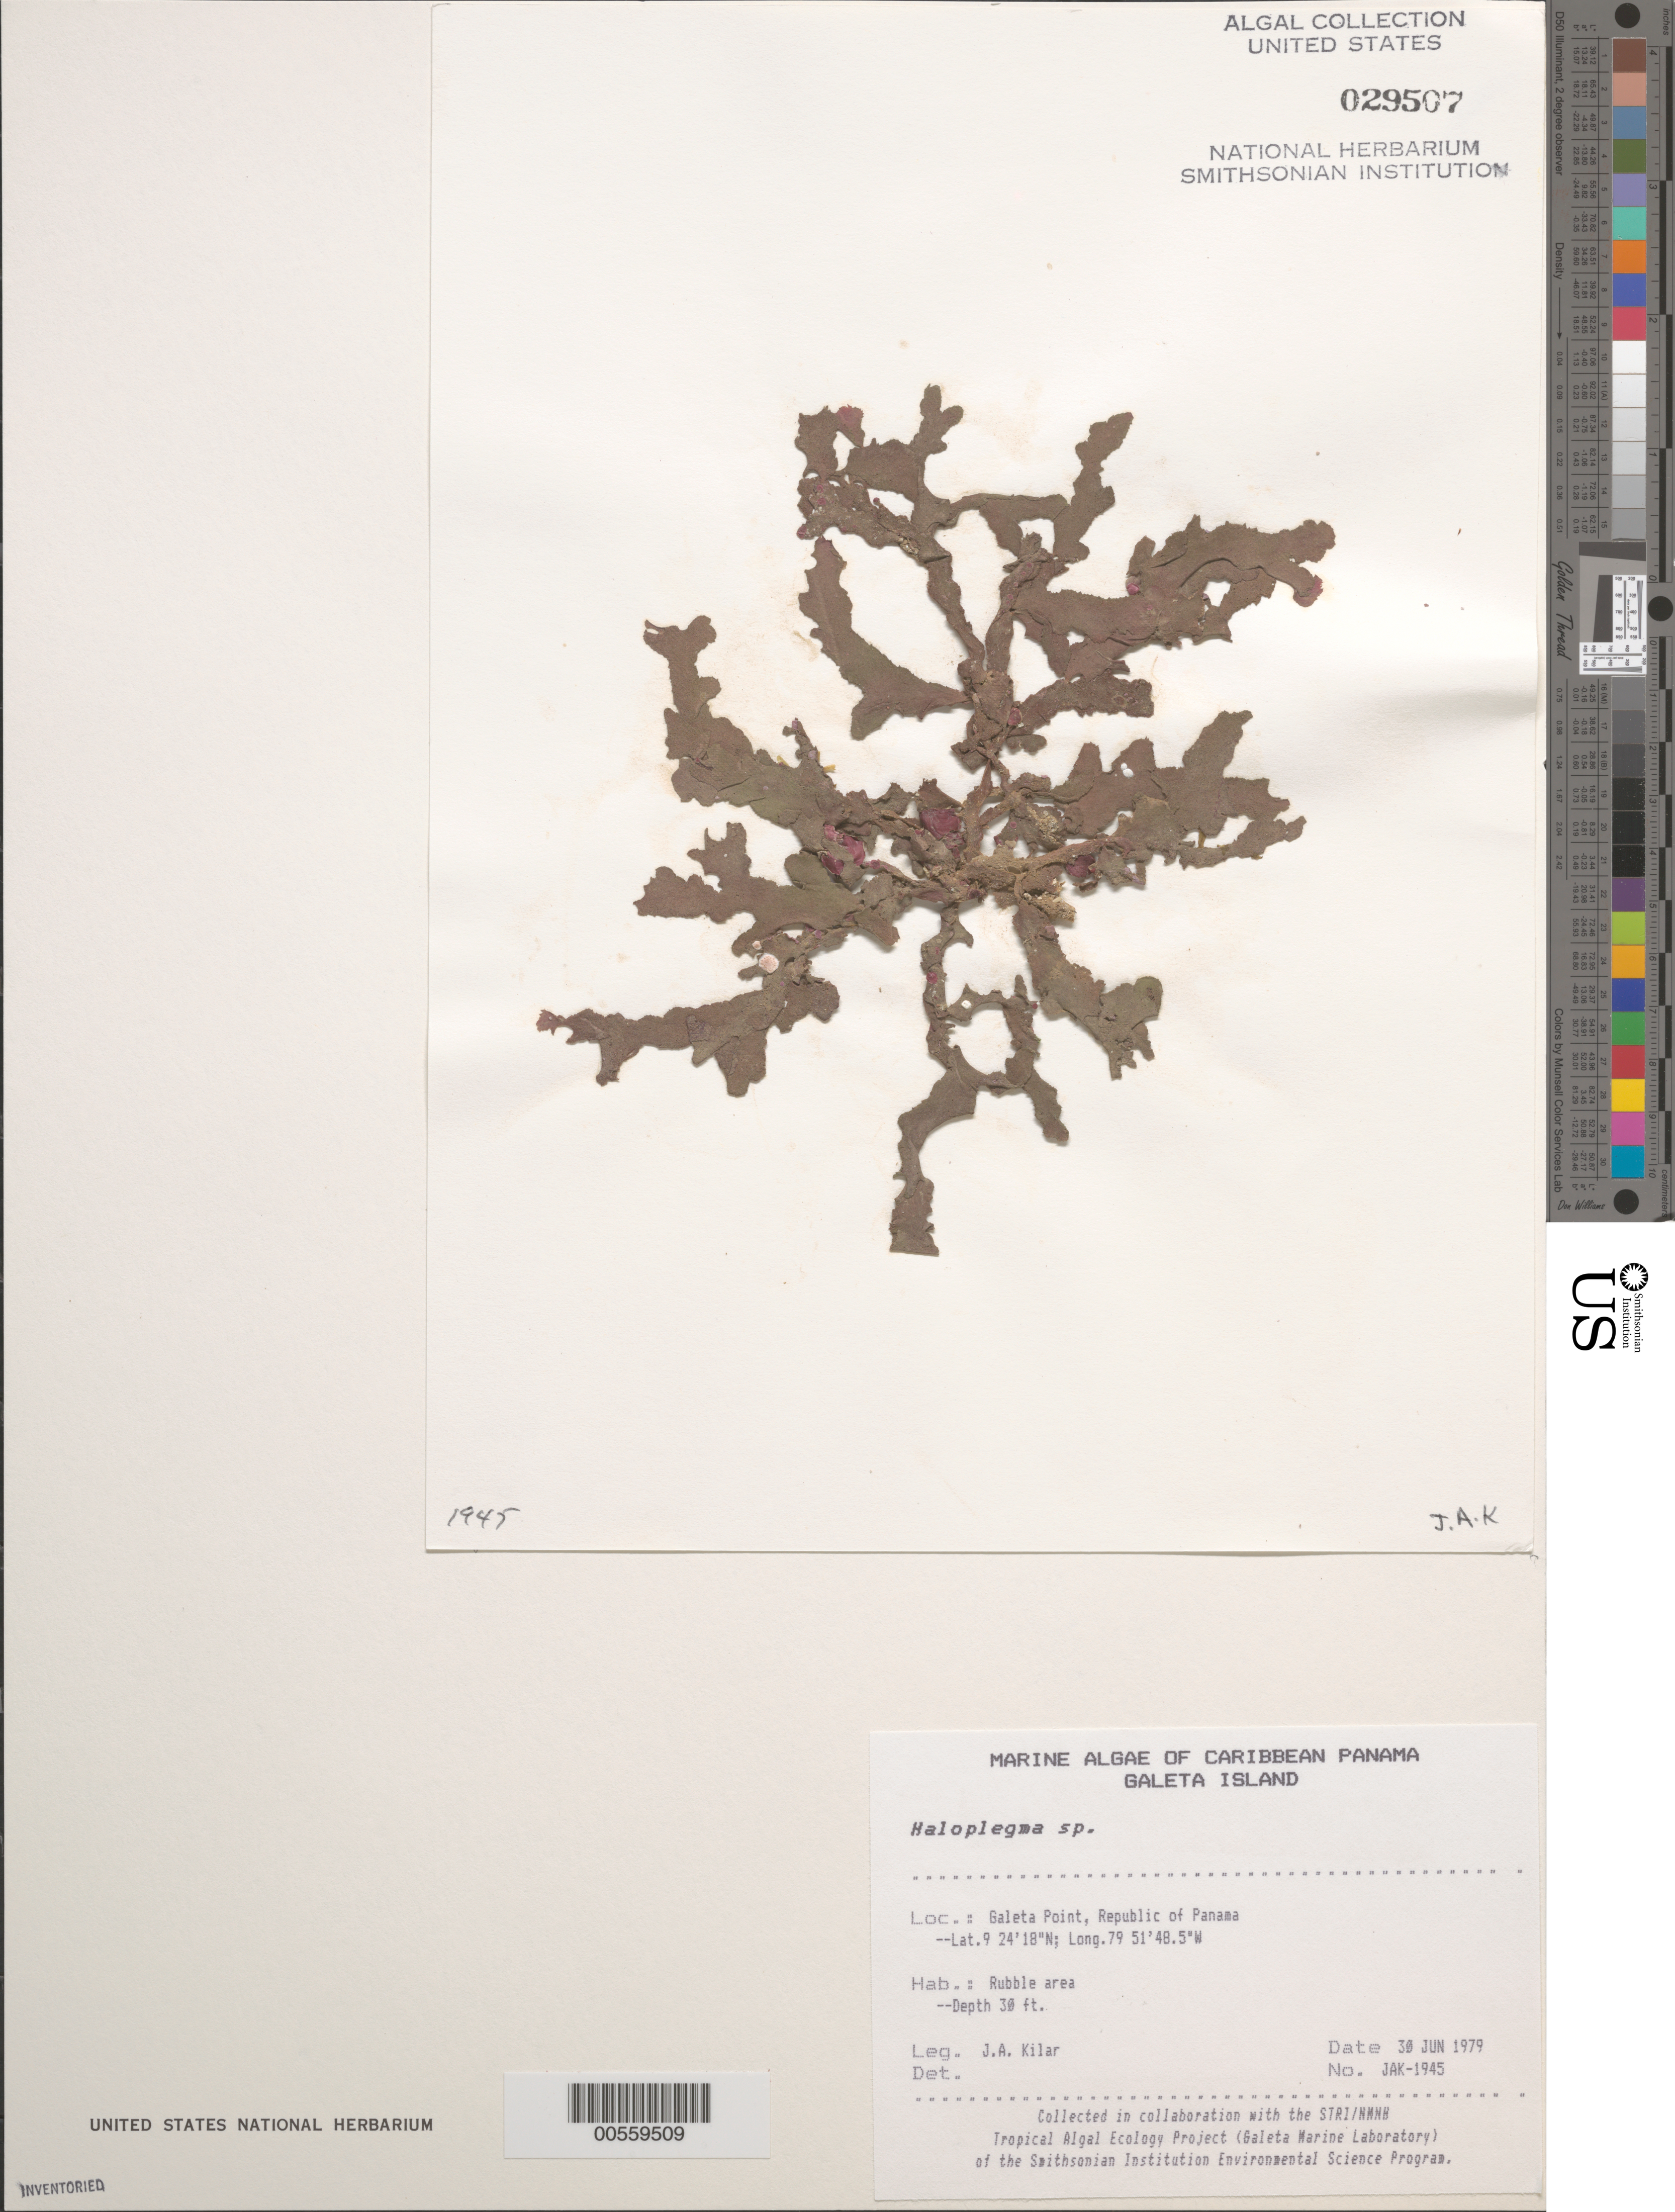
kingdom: Plantae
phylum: Rhodophyta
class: Florideophyceae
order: Ceramiales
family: Wrangeliaceae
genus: Haloplegma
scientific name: Haloplegma sp.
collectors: J. A. Kilar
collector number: JAK-1945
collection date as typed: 30 Jun 1979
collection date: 1979-06-30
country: Panama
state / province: Colón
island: Galeta Island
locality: Galeta Point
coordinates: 9 24' 18" N, 79 51' 48.5" W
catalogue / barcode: US 29507